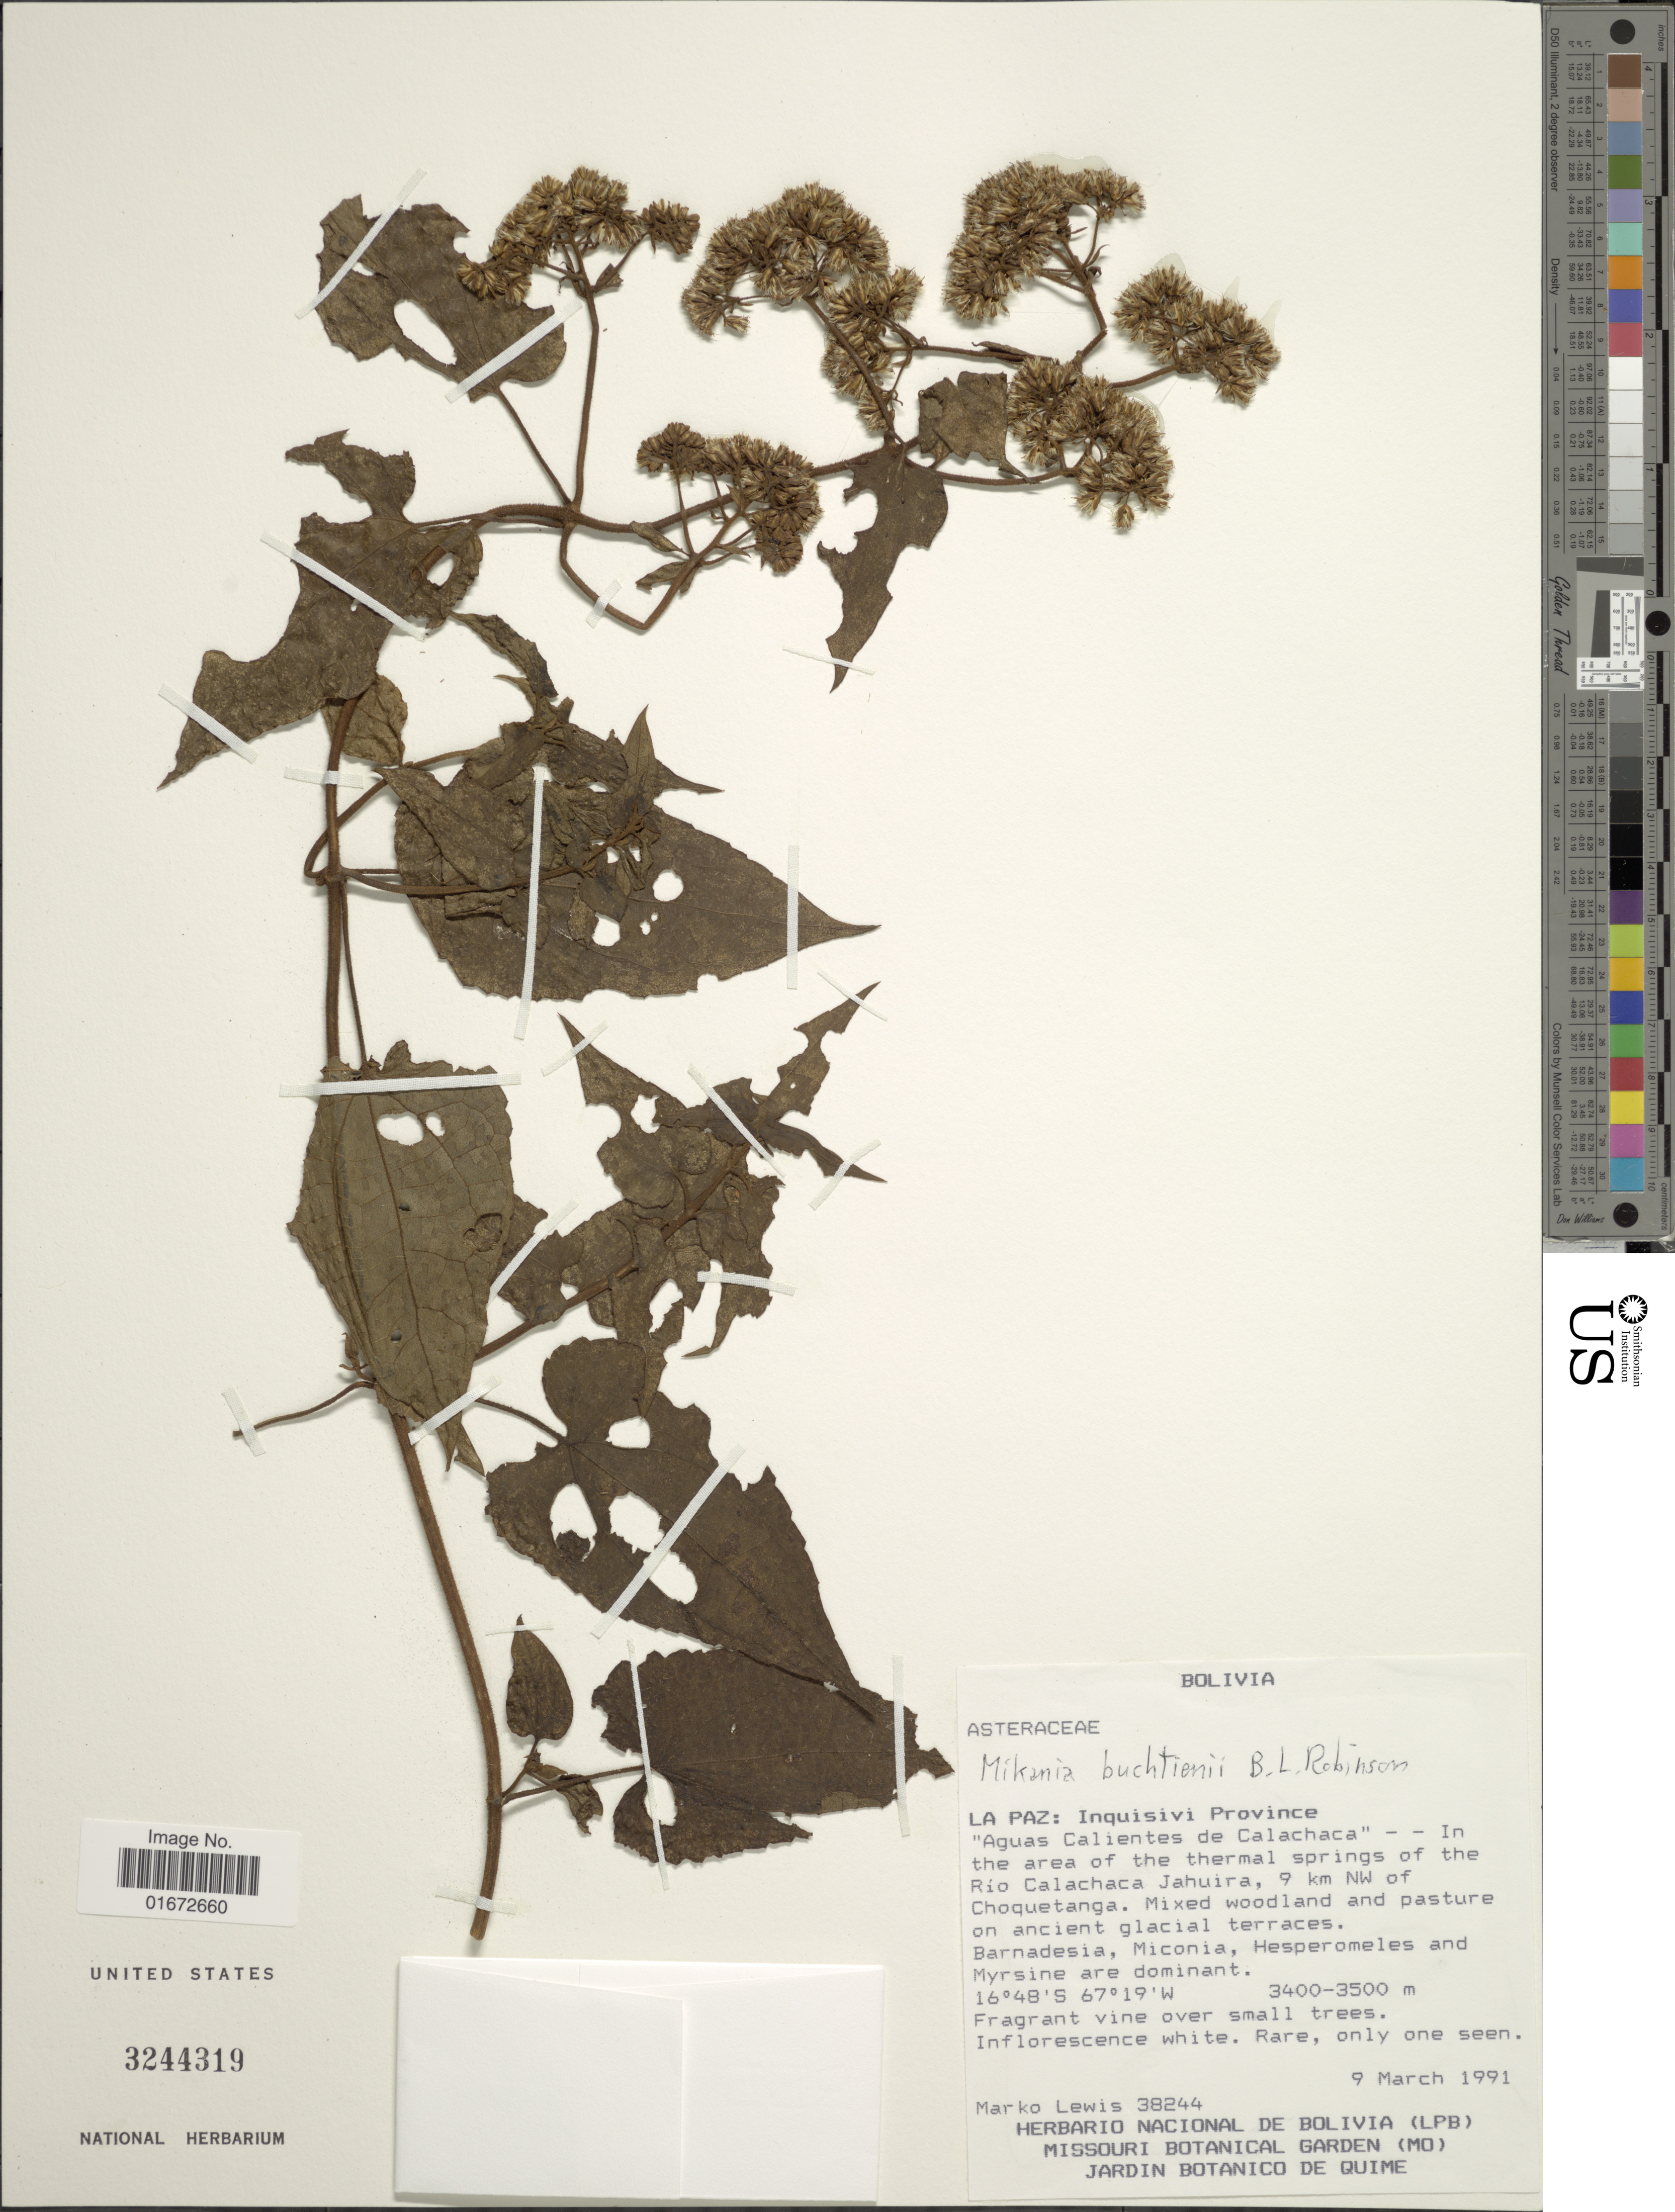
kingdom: Plantae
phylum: Tracheophyta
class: Magnoliopsida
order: Asterales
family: Asteraceae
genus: Mikania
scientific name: Mikania buchtienii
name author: B.L. Rob.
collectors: M. A. Lewis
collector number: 38244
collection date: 1991-03-09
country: Bolivia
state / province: La Paz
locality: La Paz: Inquisivi Province. "Aguas Calientes de Calacha" - - In the area of the thermal springs of the Rio Calachaca Jahuira, 9 km NW of Choquetanga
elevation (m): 3400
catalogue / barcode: US 3244319